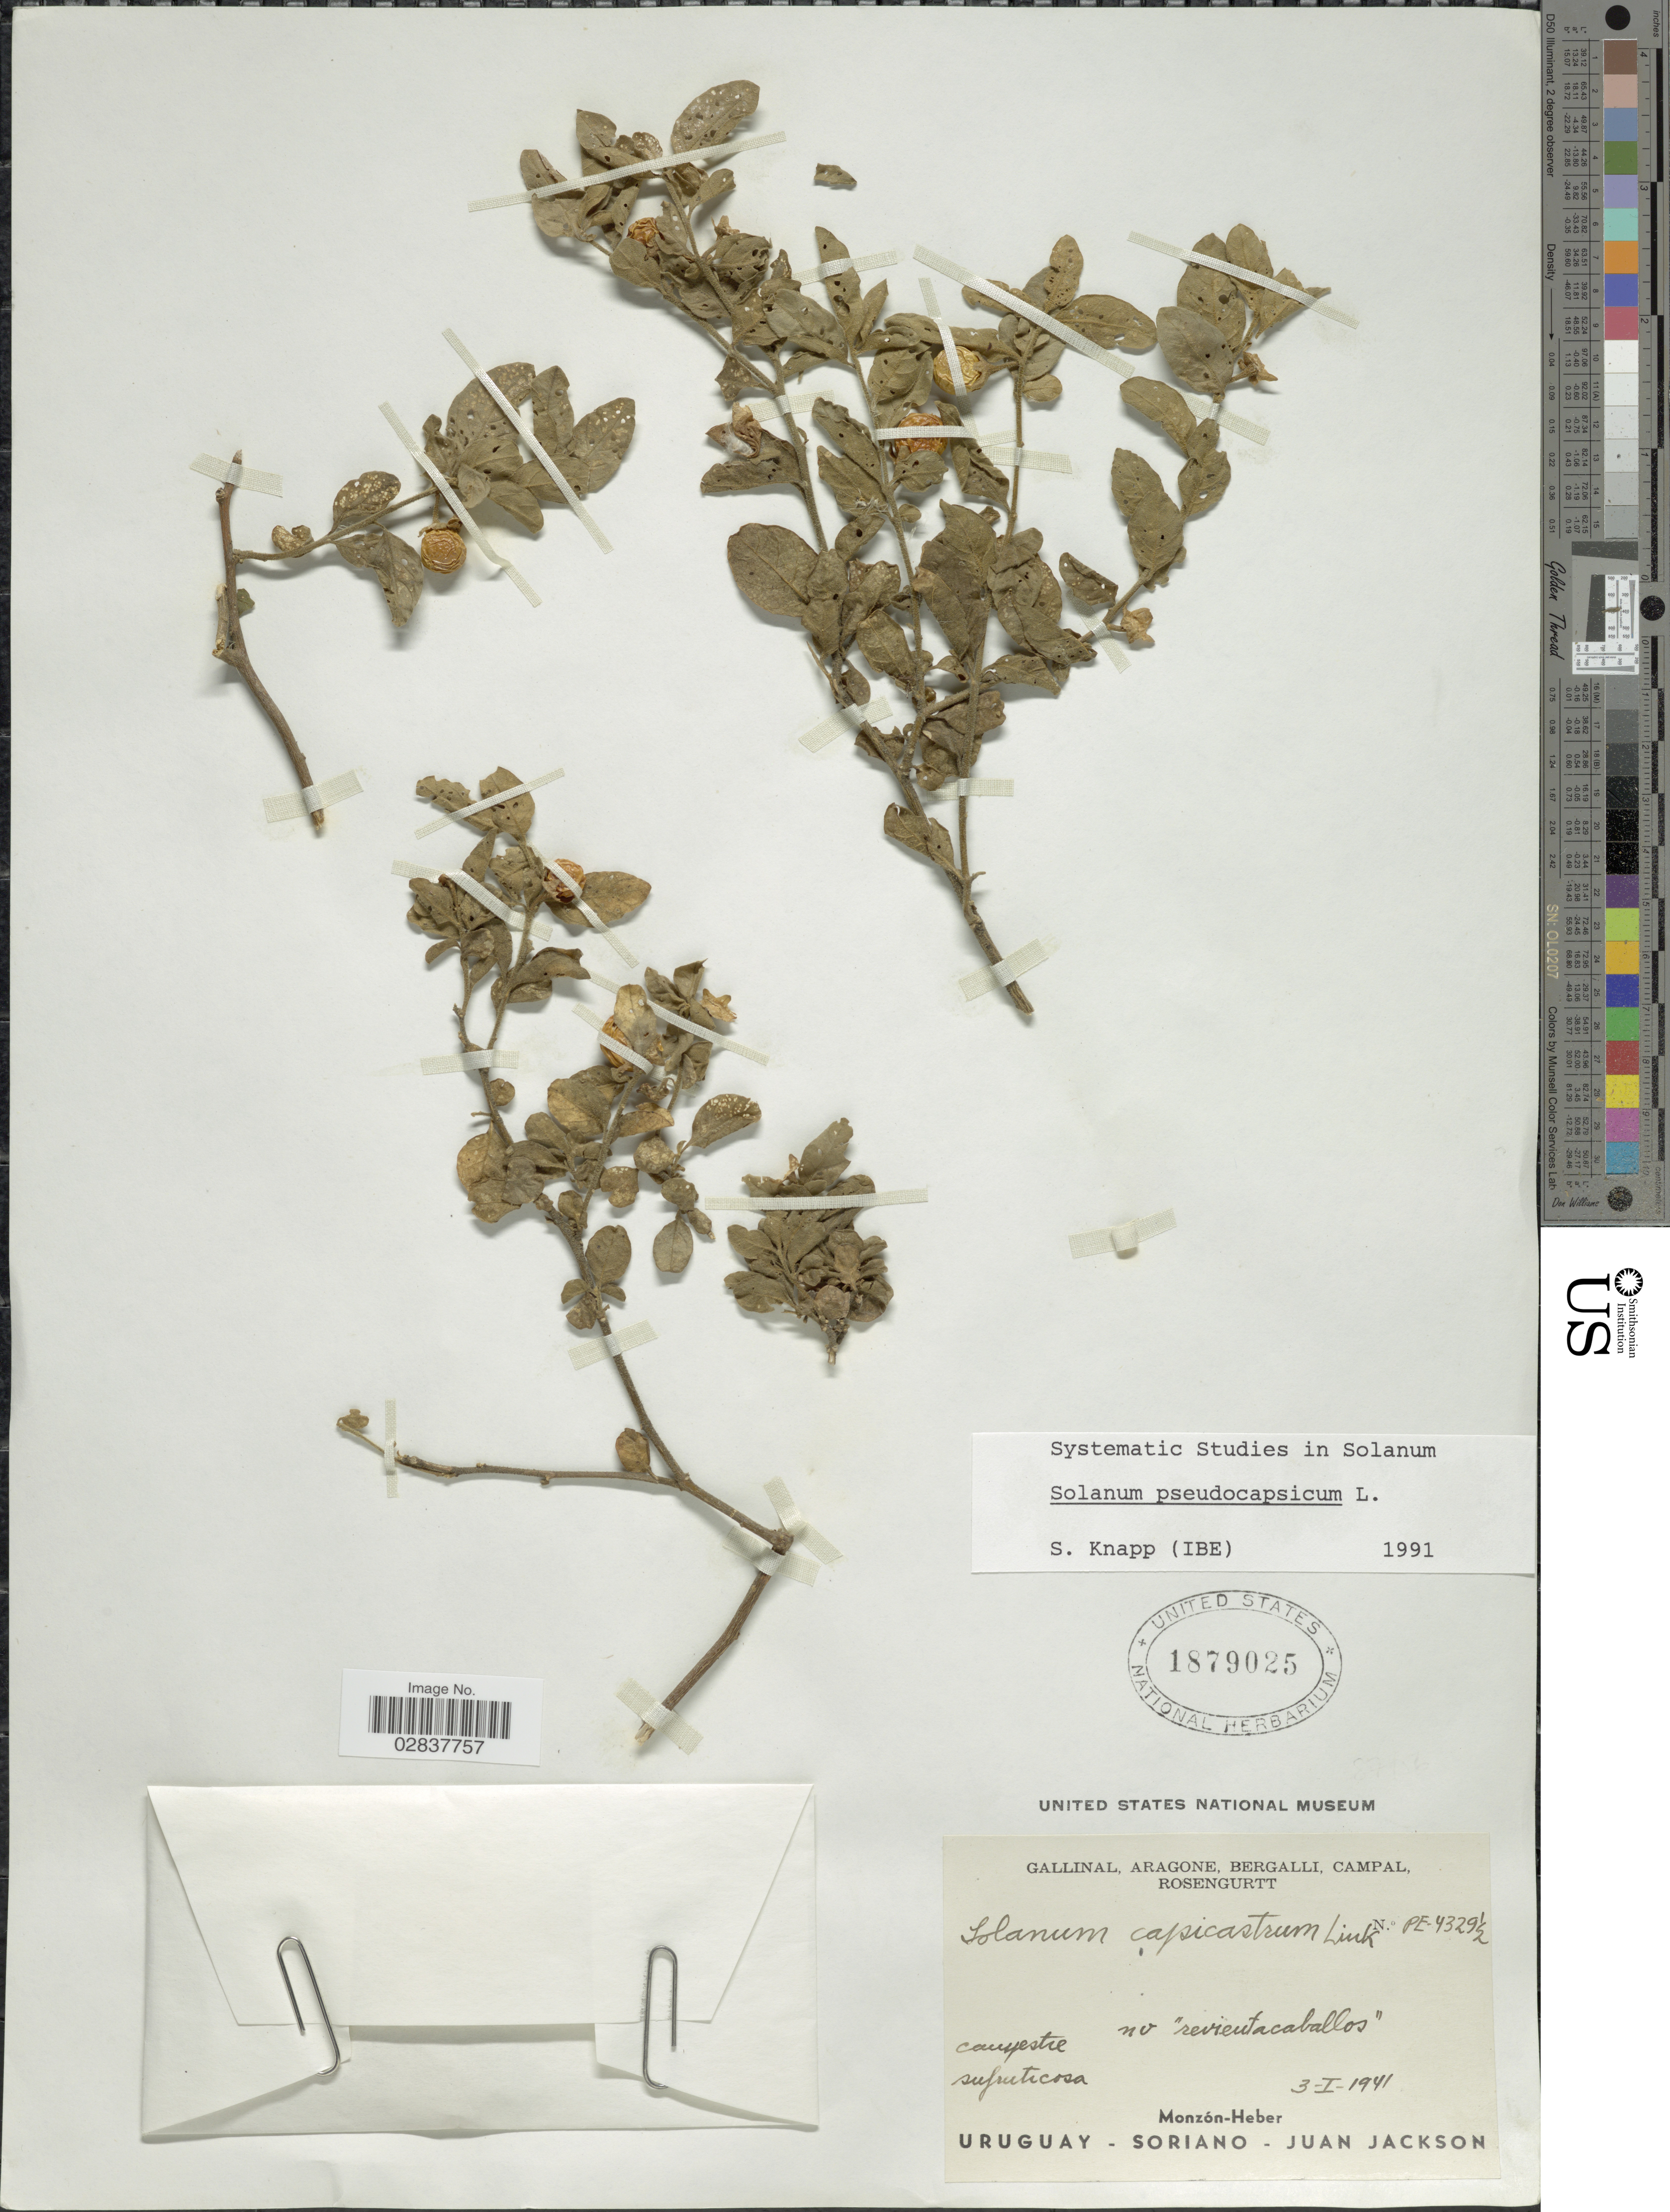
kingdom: Plantae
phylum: Tracheophyta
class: Magnoliopsida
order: Solanales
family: Solanaceae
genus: Solanum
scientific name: Solanum pseudocapsicum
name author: L.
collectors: -. Gallinal, -- Aragone, -- Bergalli, -- Campal & Rosengurtt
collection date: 1941-01-03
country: Uruguay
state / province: Soriano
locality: Monzón-Heber. Juan Jackson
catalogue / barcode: US 1879025